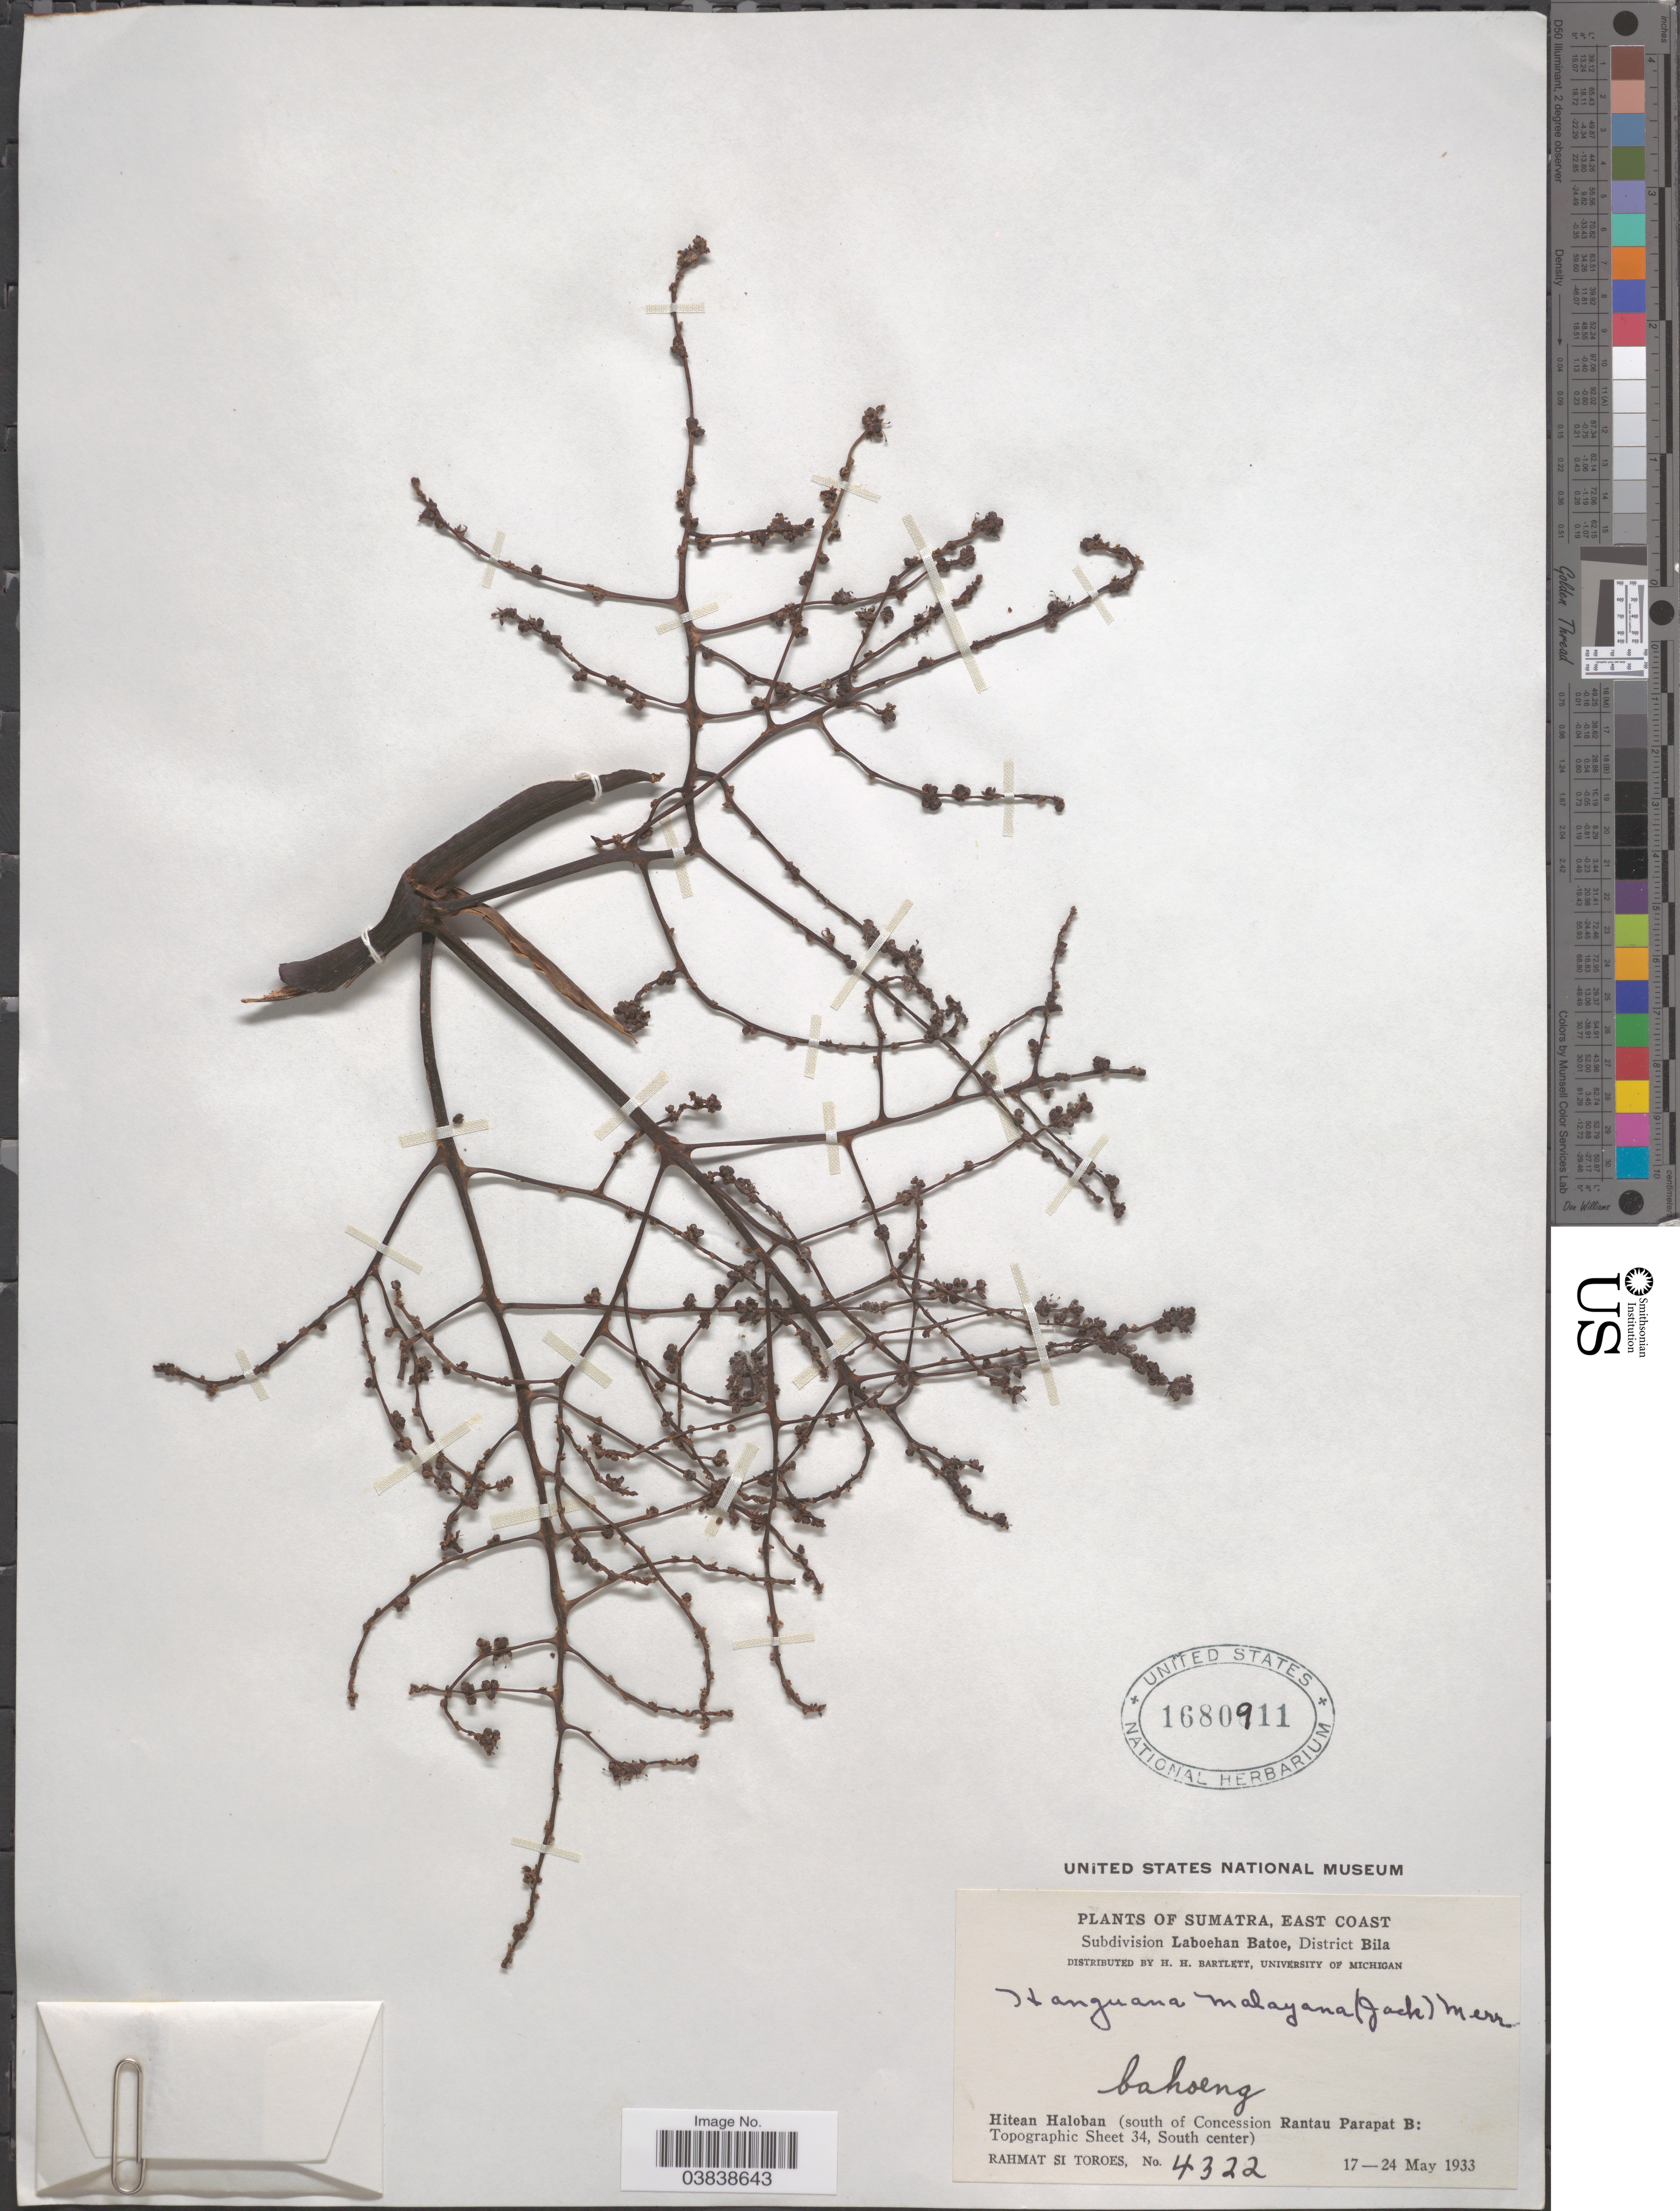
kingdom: Plantae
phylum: Tracheophyta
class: Liliopsida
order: Commelinales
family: Hanguanaceae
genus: Hanguana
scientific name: Hanguana malayana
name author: (Jack) Merr.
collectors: Rahmat Si Boeea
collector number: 4322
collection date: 1933-05-17/1933-05-24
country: Indonesia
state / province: Sumatra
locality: East Coast. Subdivision Laboehan Batoe, District Bila. Bahoeng. Hitean Haloban (south of Concession Rantau Parabat B: Topographic Sheet 34, South center).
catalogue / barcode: US 1680911